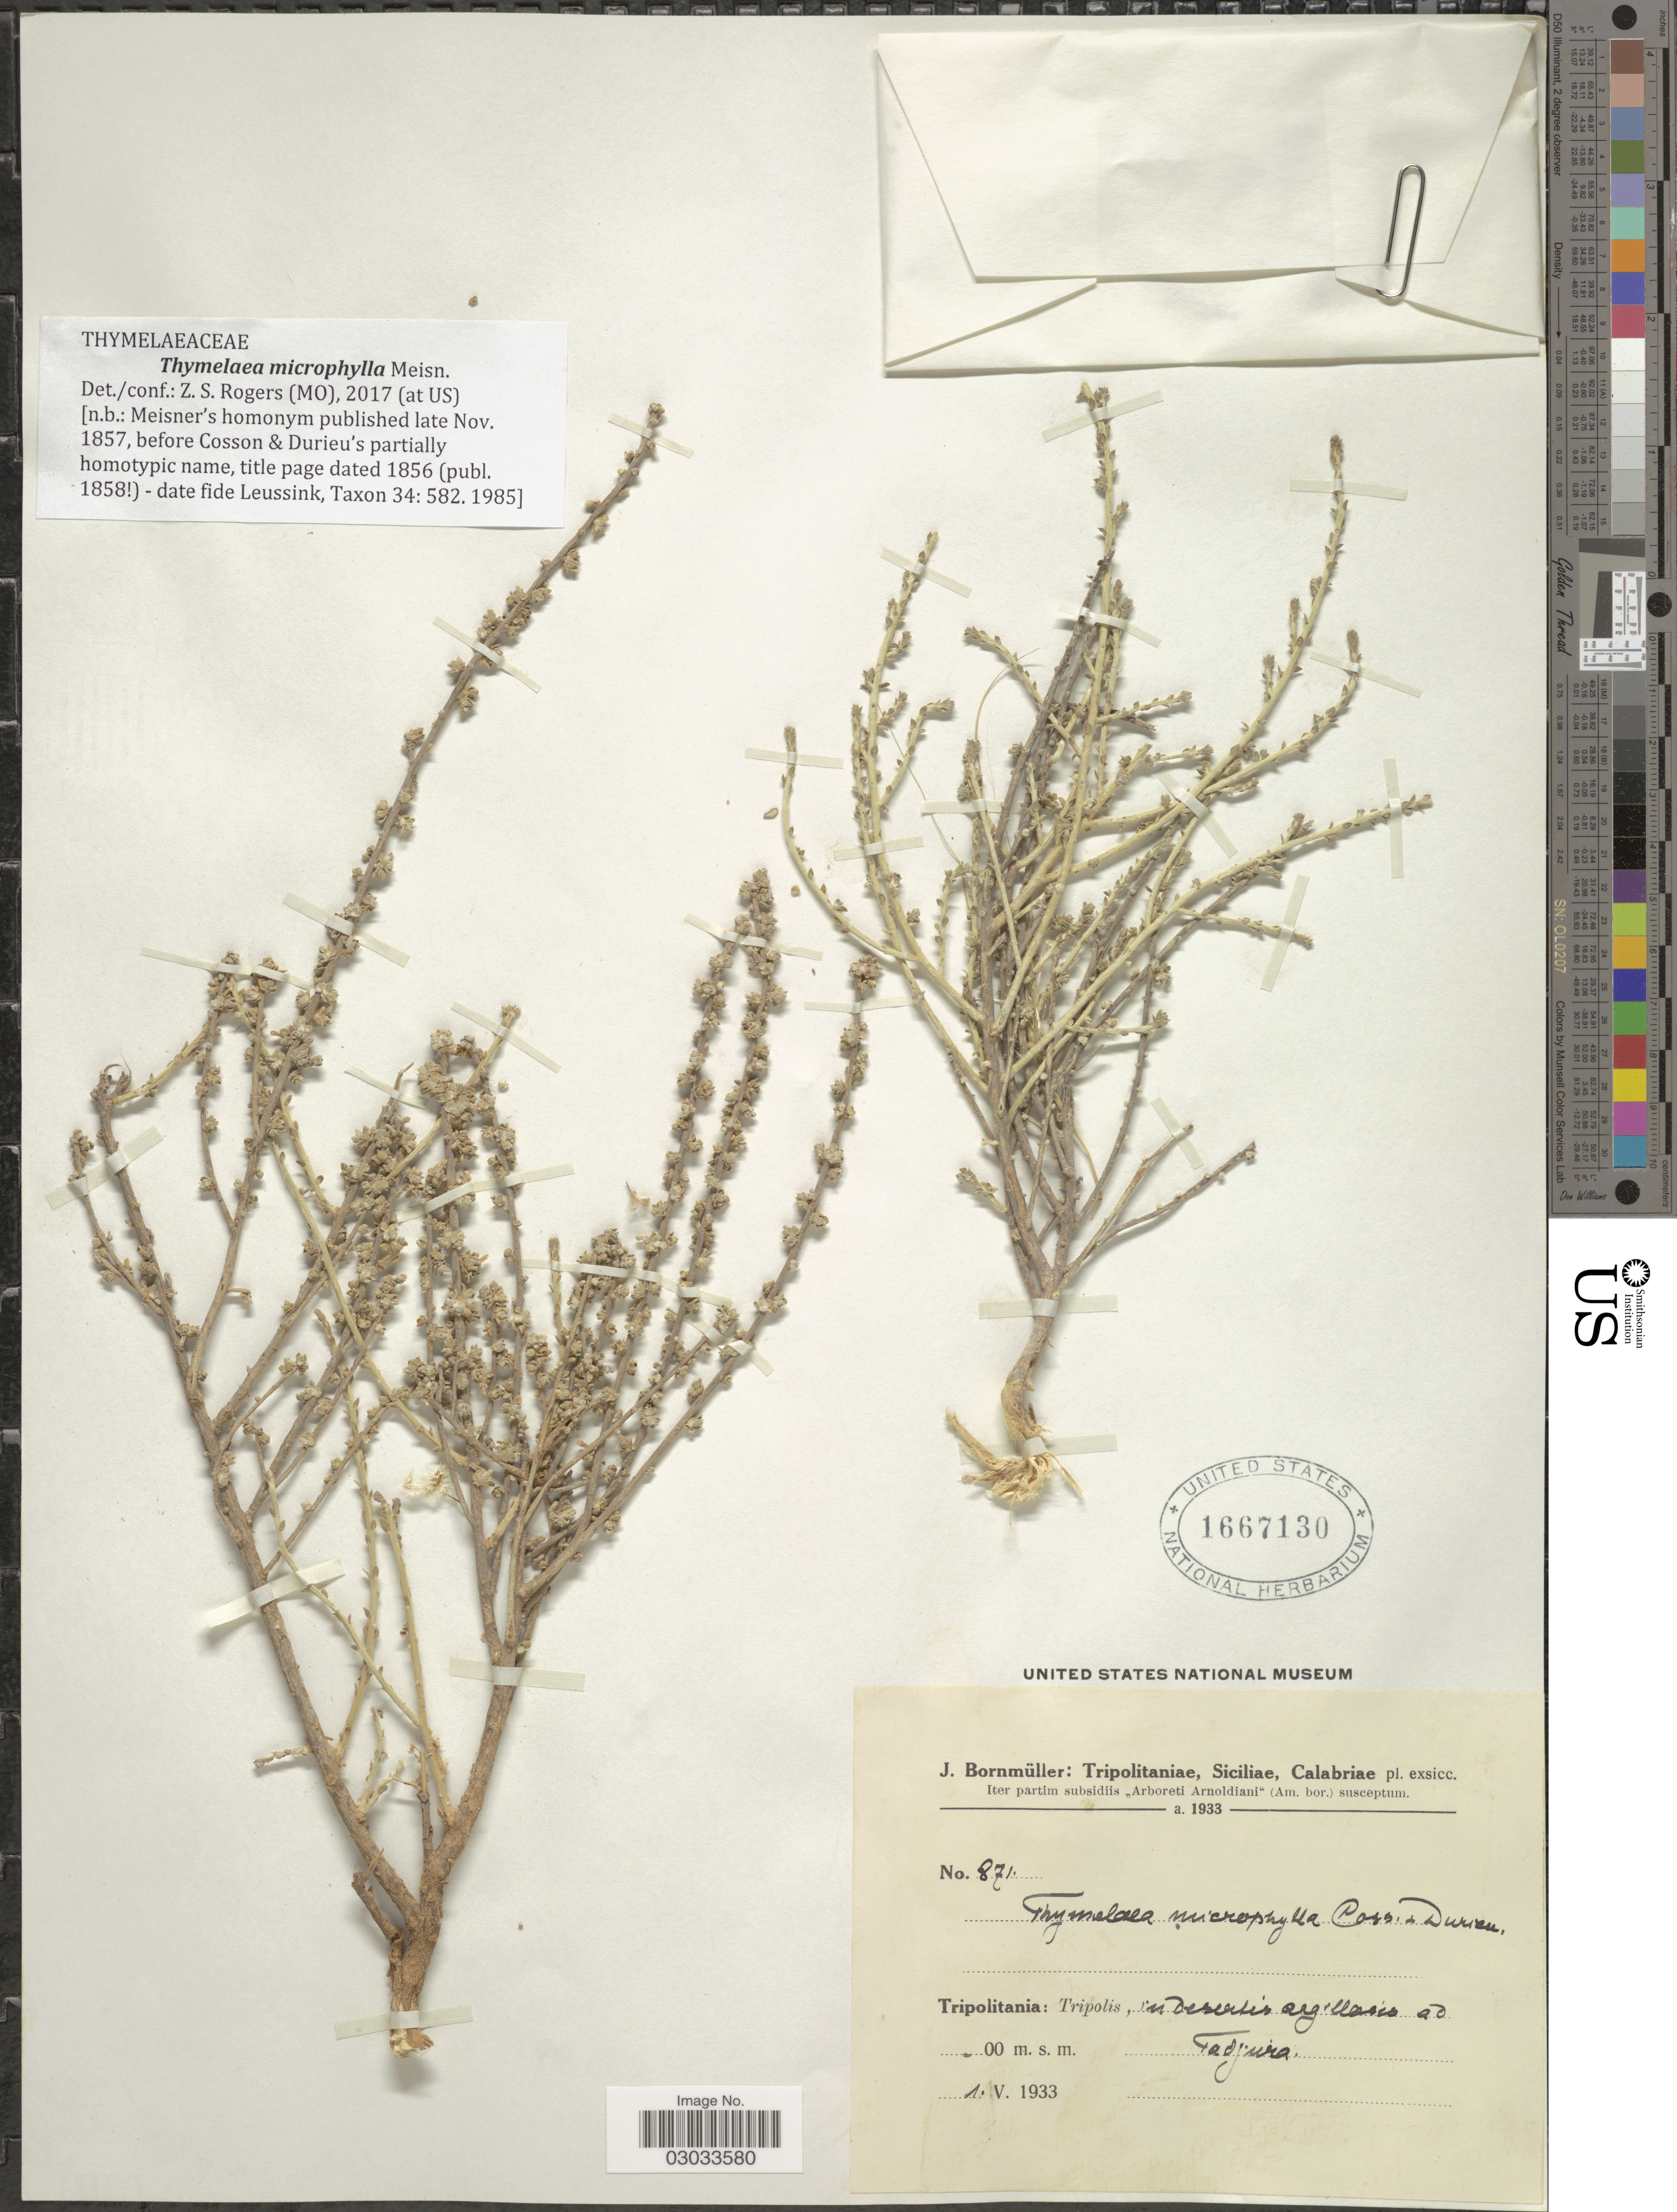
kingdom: Plantae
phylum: Tracheophyta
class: Magnoliopsida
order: Malvales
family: Thymelaeaceae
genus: Thymelaea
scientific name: Thymelaea microphylla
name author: Meisn.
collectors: J. Bornmüller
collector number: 871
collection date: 1933-05-01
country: Djibouti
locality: Tripolitania: Tripolis, in desertis argillasis ad Tadjura.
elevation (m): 0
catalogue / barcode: US 1667130